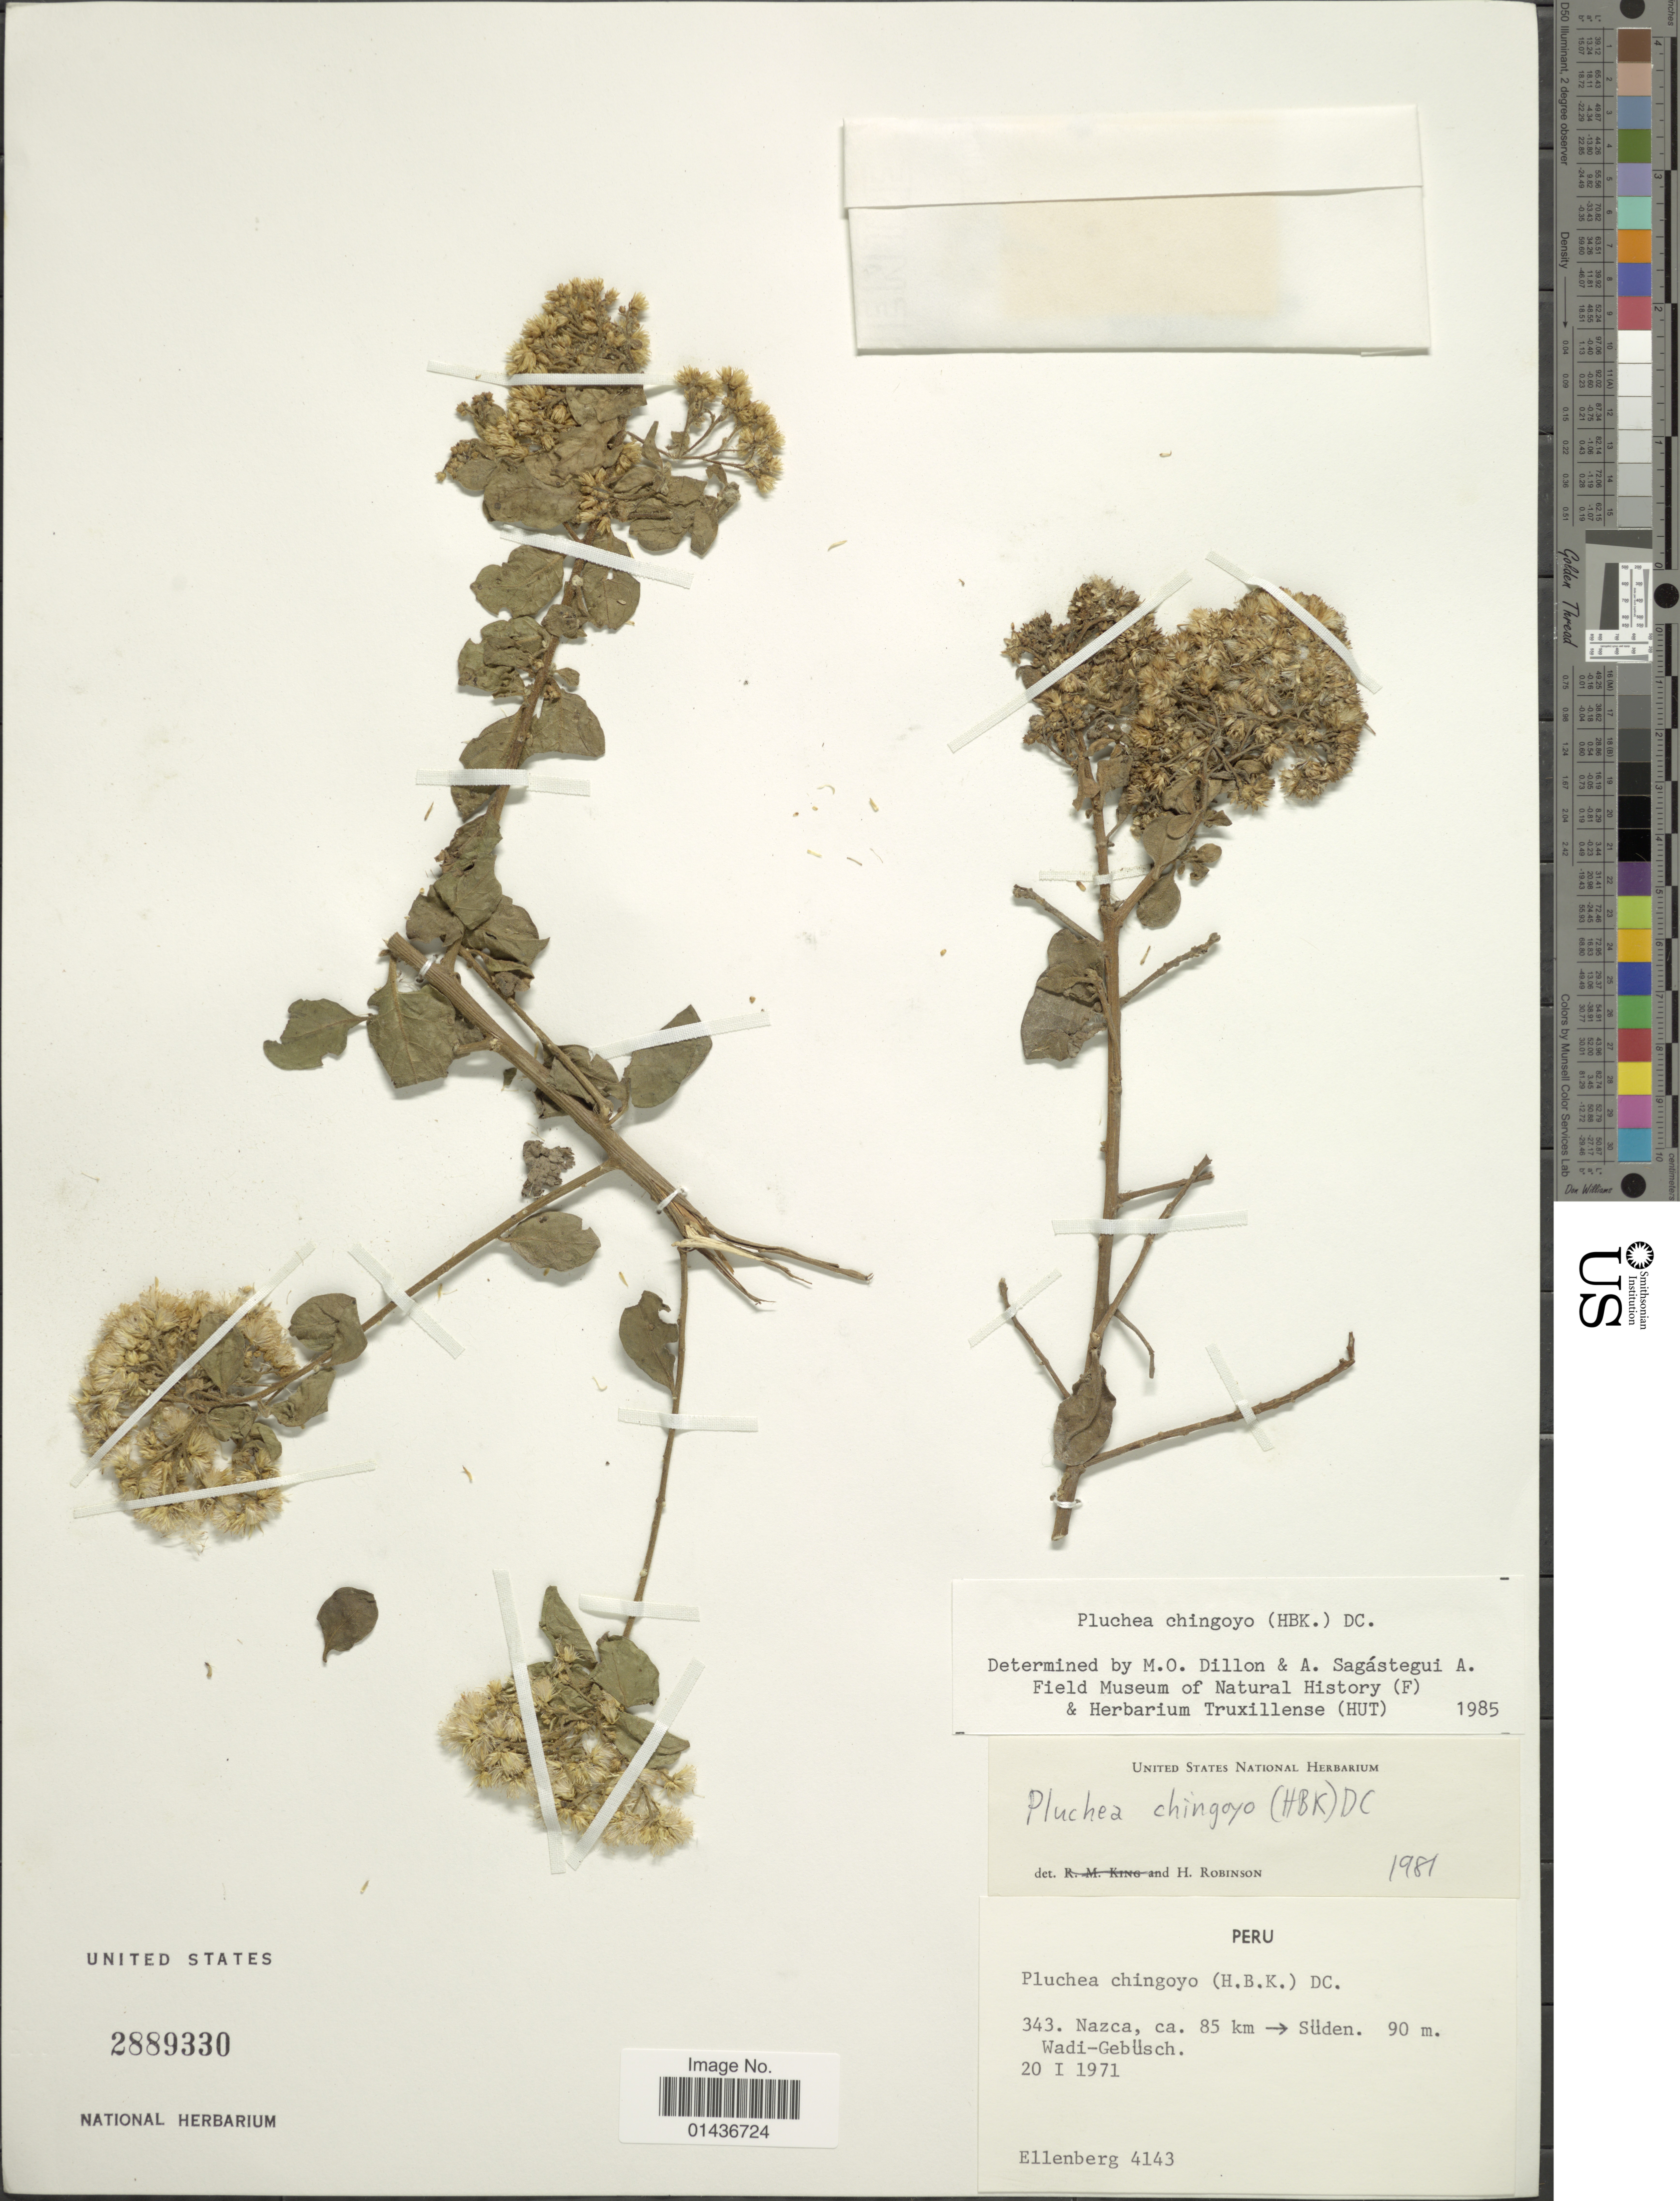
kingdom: Plantae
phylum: Tracheophyta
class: Magnoliopsida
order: Asterales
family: Asteraceae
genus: Pluchea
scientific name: Pluchea chingoyo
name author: DC.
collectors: H. Ellenberg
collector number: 4143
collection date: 1971-01-20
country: Peru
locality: Nazca, 85 km Suden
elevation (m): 90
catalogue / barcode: US 2889330